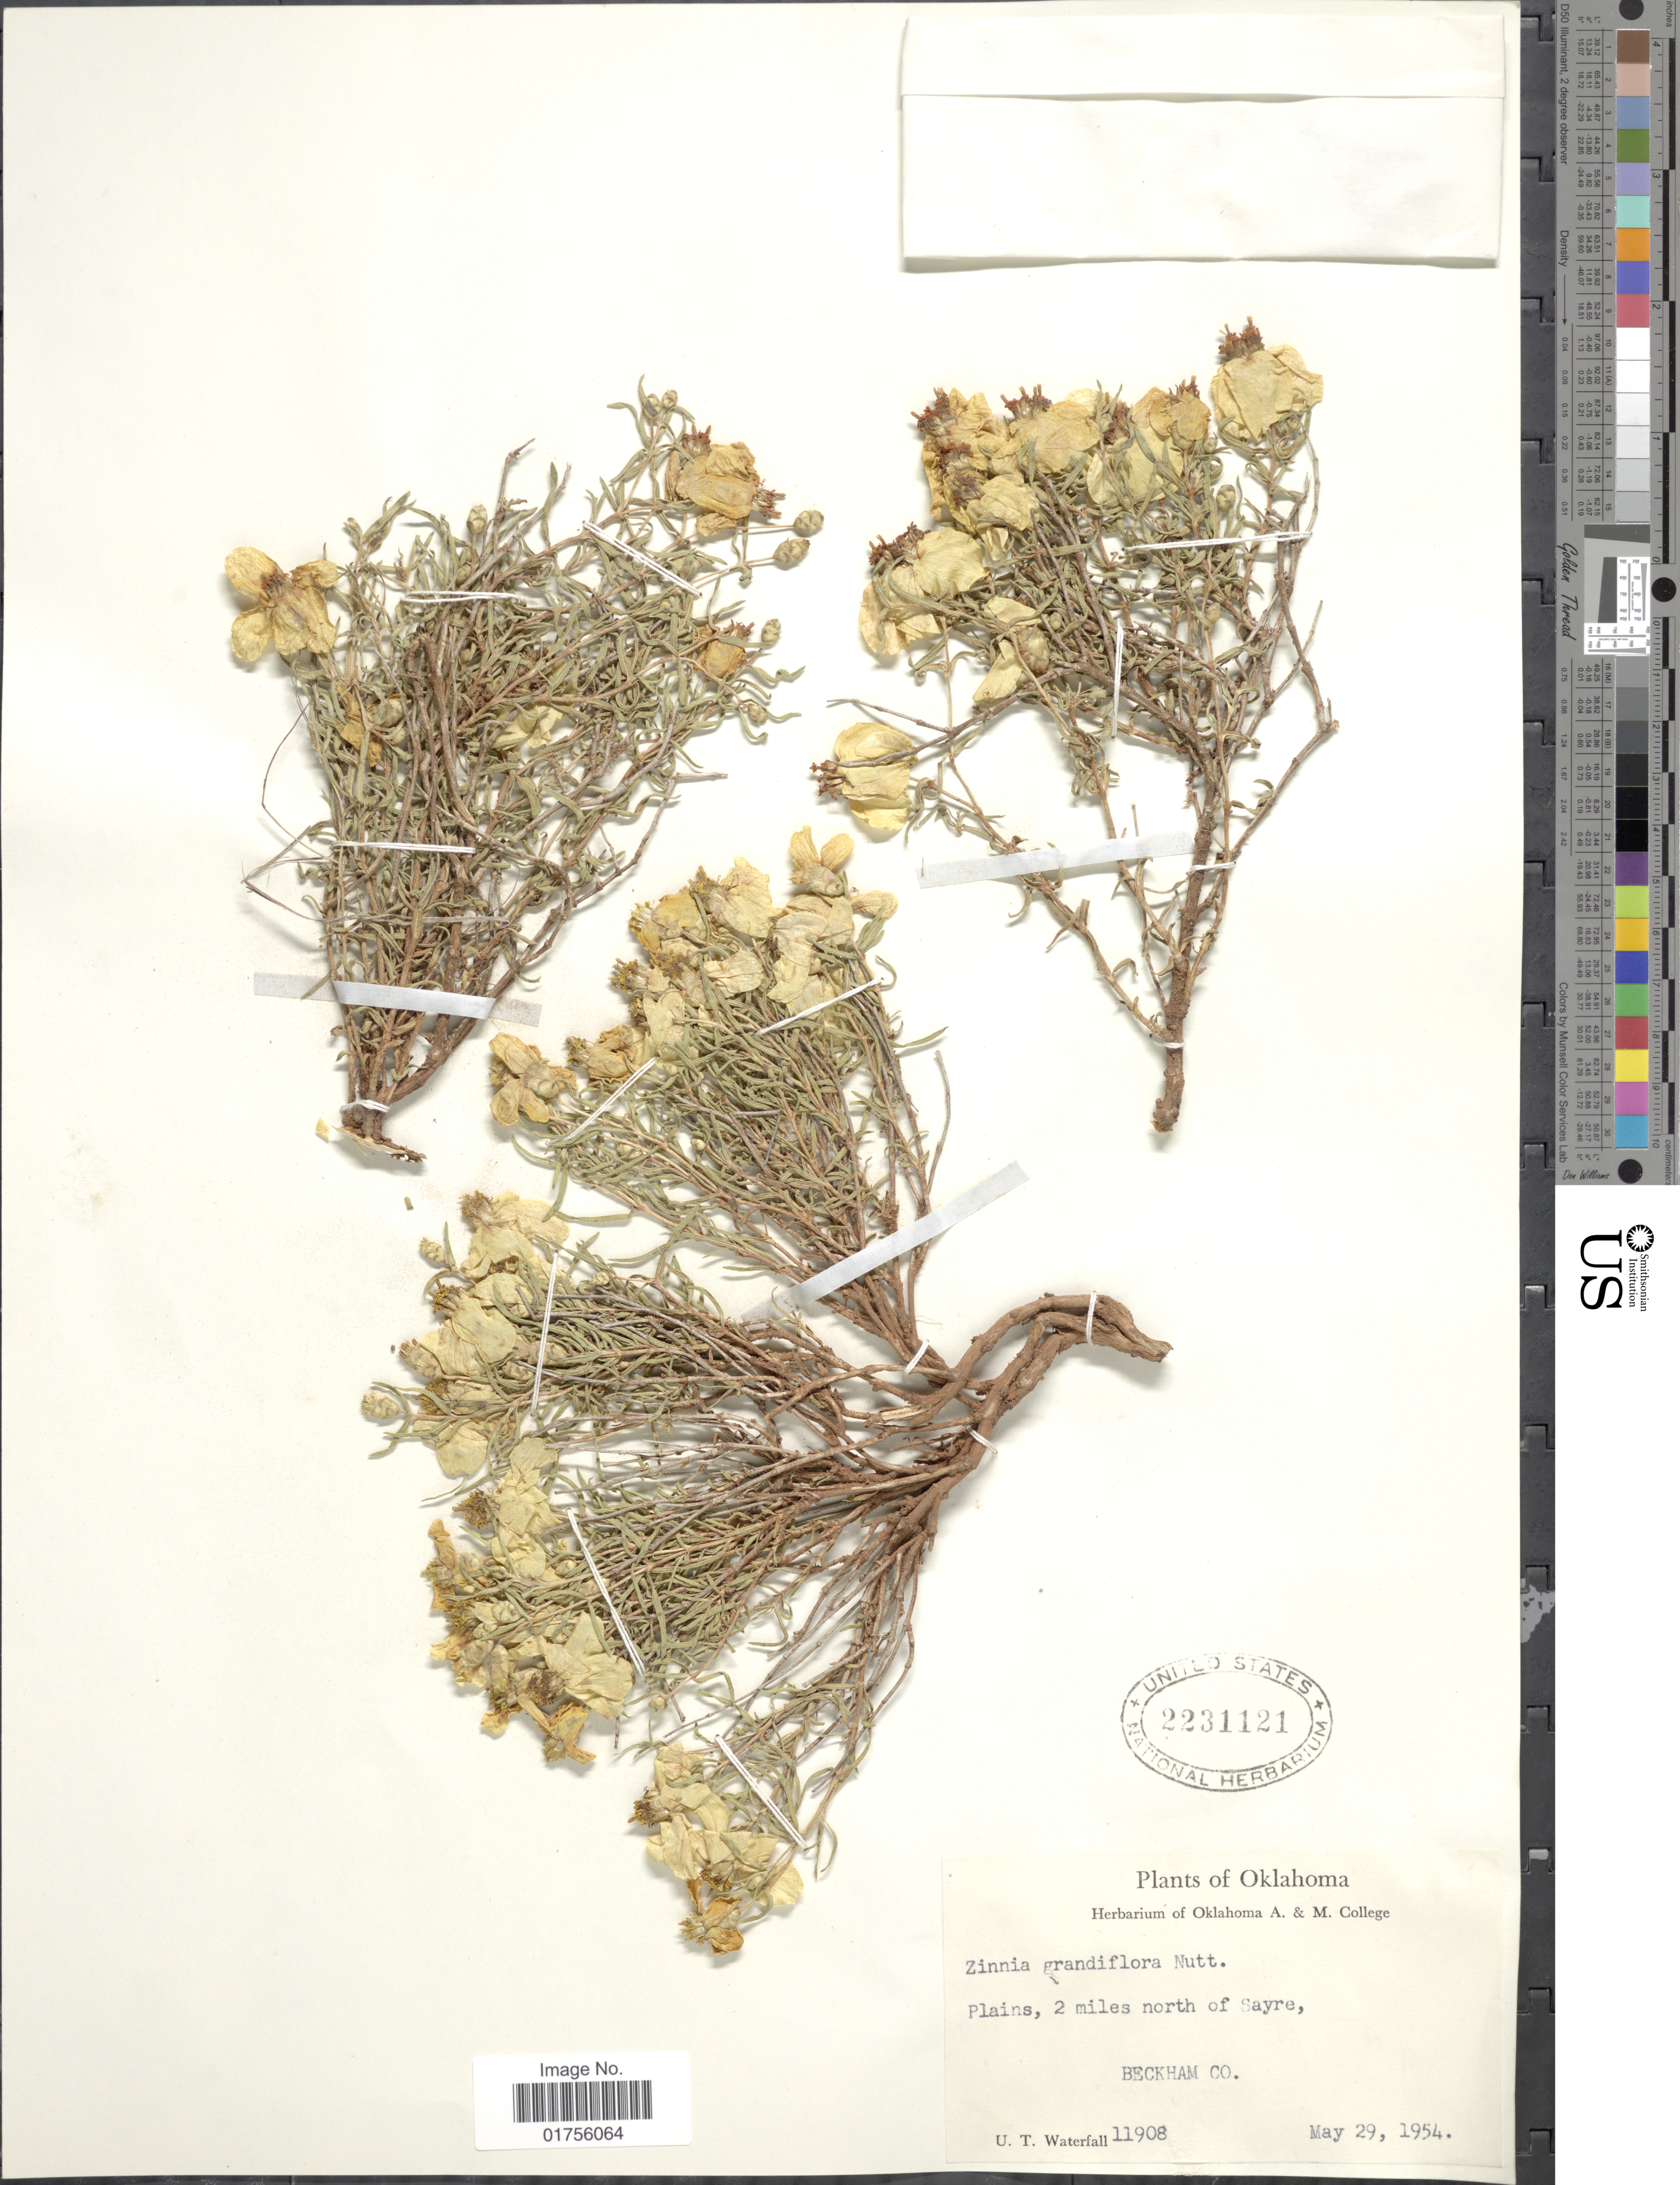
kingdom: Plantae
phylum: Tracheophyta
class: Magnoliopsida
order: Asterales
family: Asteraceae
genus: Zinnia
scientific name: Zinnia grandiflora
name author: Nutt.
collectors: U. T. Waterfall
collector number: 11908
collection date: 1954-05-29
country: United States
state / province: Oklahoma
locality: Plains, 2 miles north of Sayre, Beckham Co.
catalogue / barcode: US 2231121